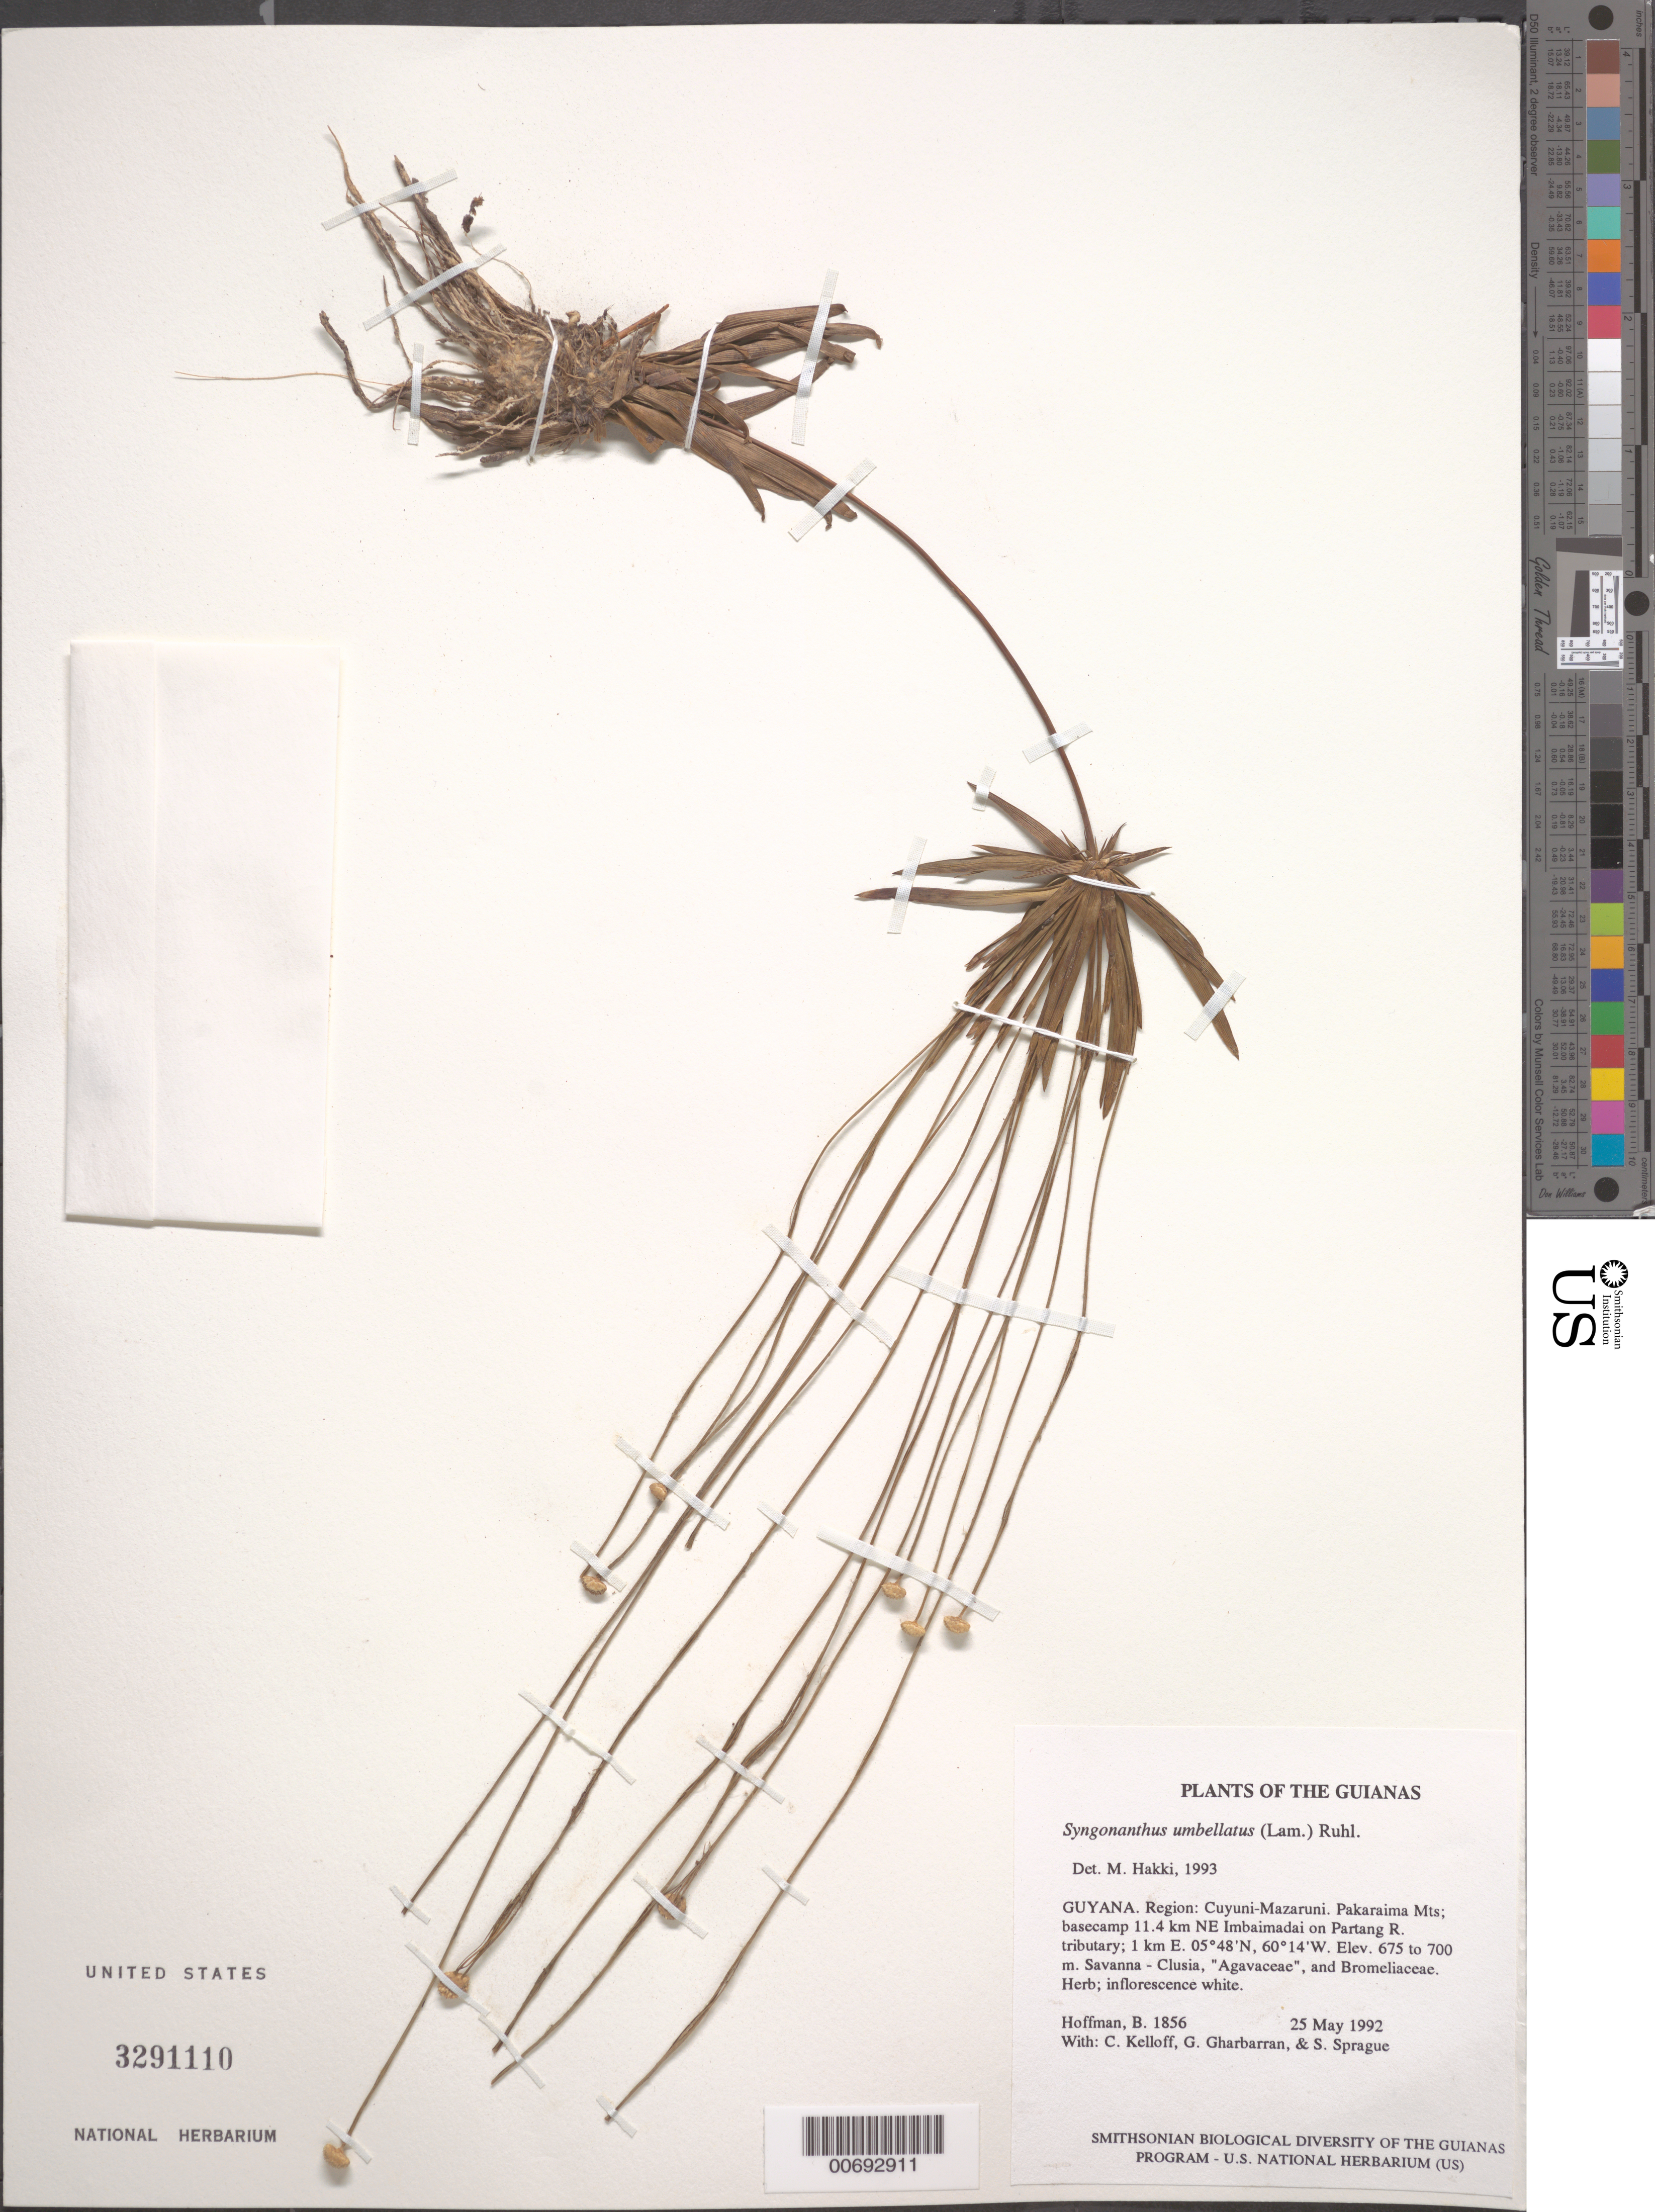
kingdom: Plantae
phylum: Tracheophyta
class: Liliopsida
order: Poales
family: Eriocaulaceae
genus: Syngonanthus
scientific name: Syngonanthus umbellatus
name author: (Lam.) Ruhland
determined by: Hakki, M. J.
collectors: B. Hoffman, C. L. Kelloff, G. Gharbarran & S. Sprague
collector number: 1856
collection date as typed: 25 May 1992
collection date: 1992-05-25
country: Guyana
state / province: Cuyuni-Mazaruni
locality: Pakaraima Mts; basecamp 11.4 km NE Imbaimadai on Partang River tributary; 1 km E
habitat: Savanna - Clusia, "Agavaceae", and Bromeliaceae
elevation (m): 675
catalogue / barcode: US 3291110